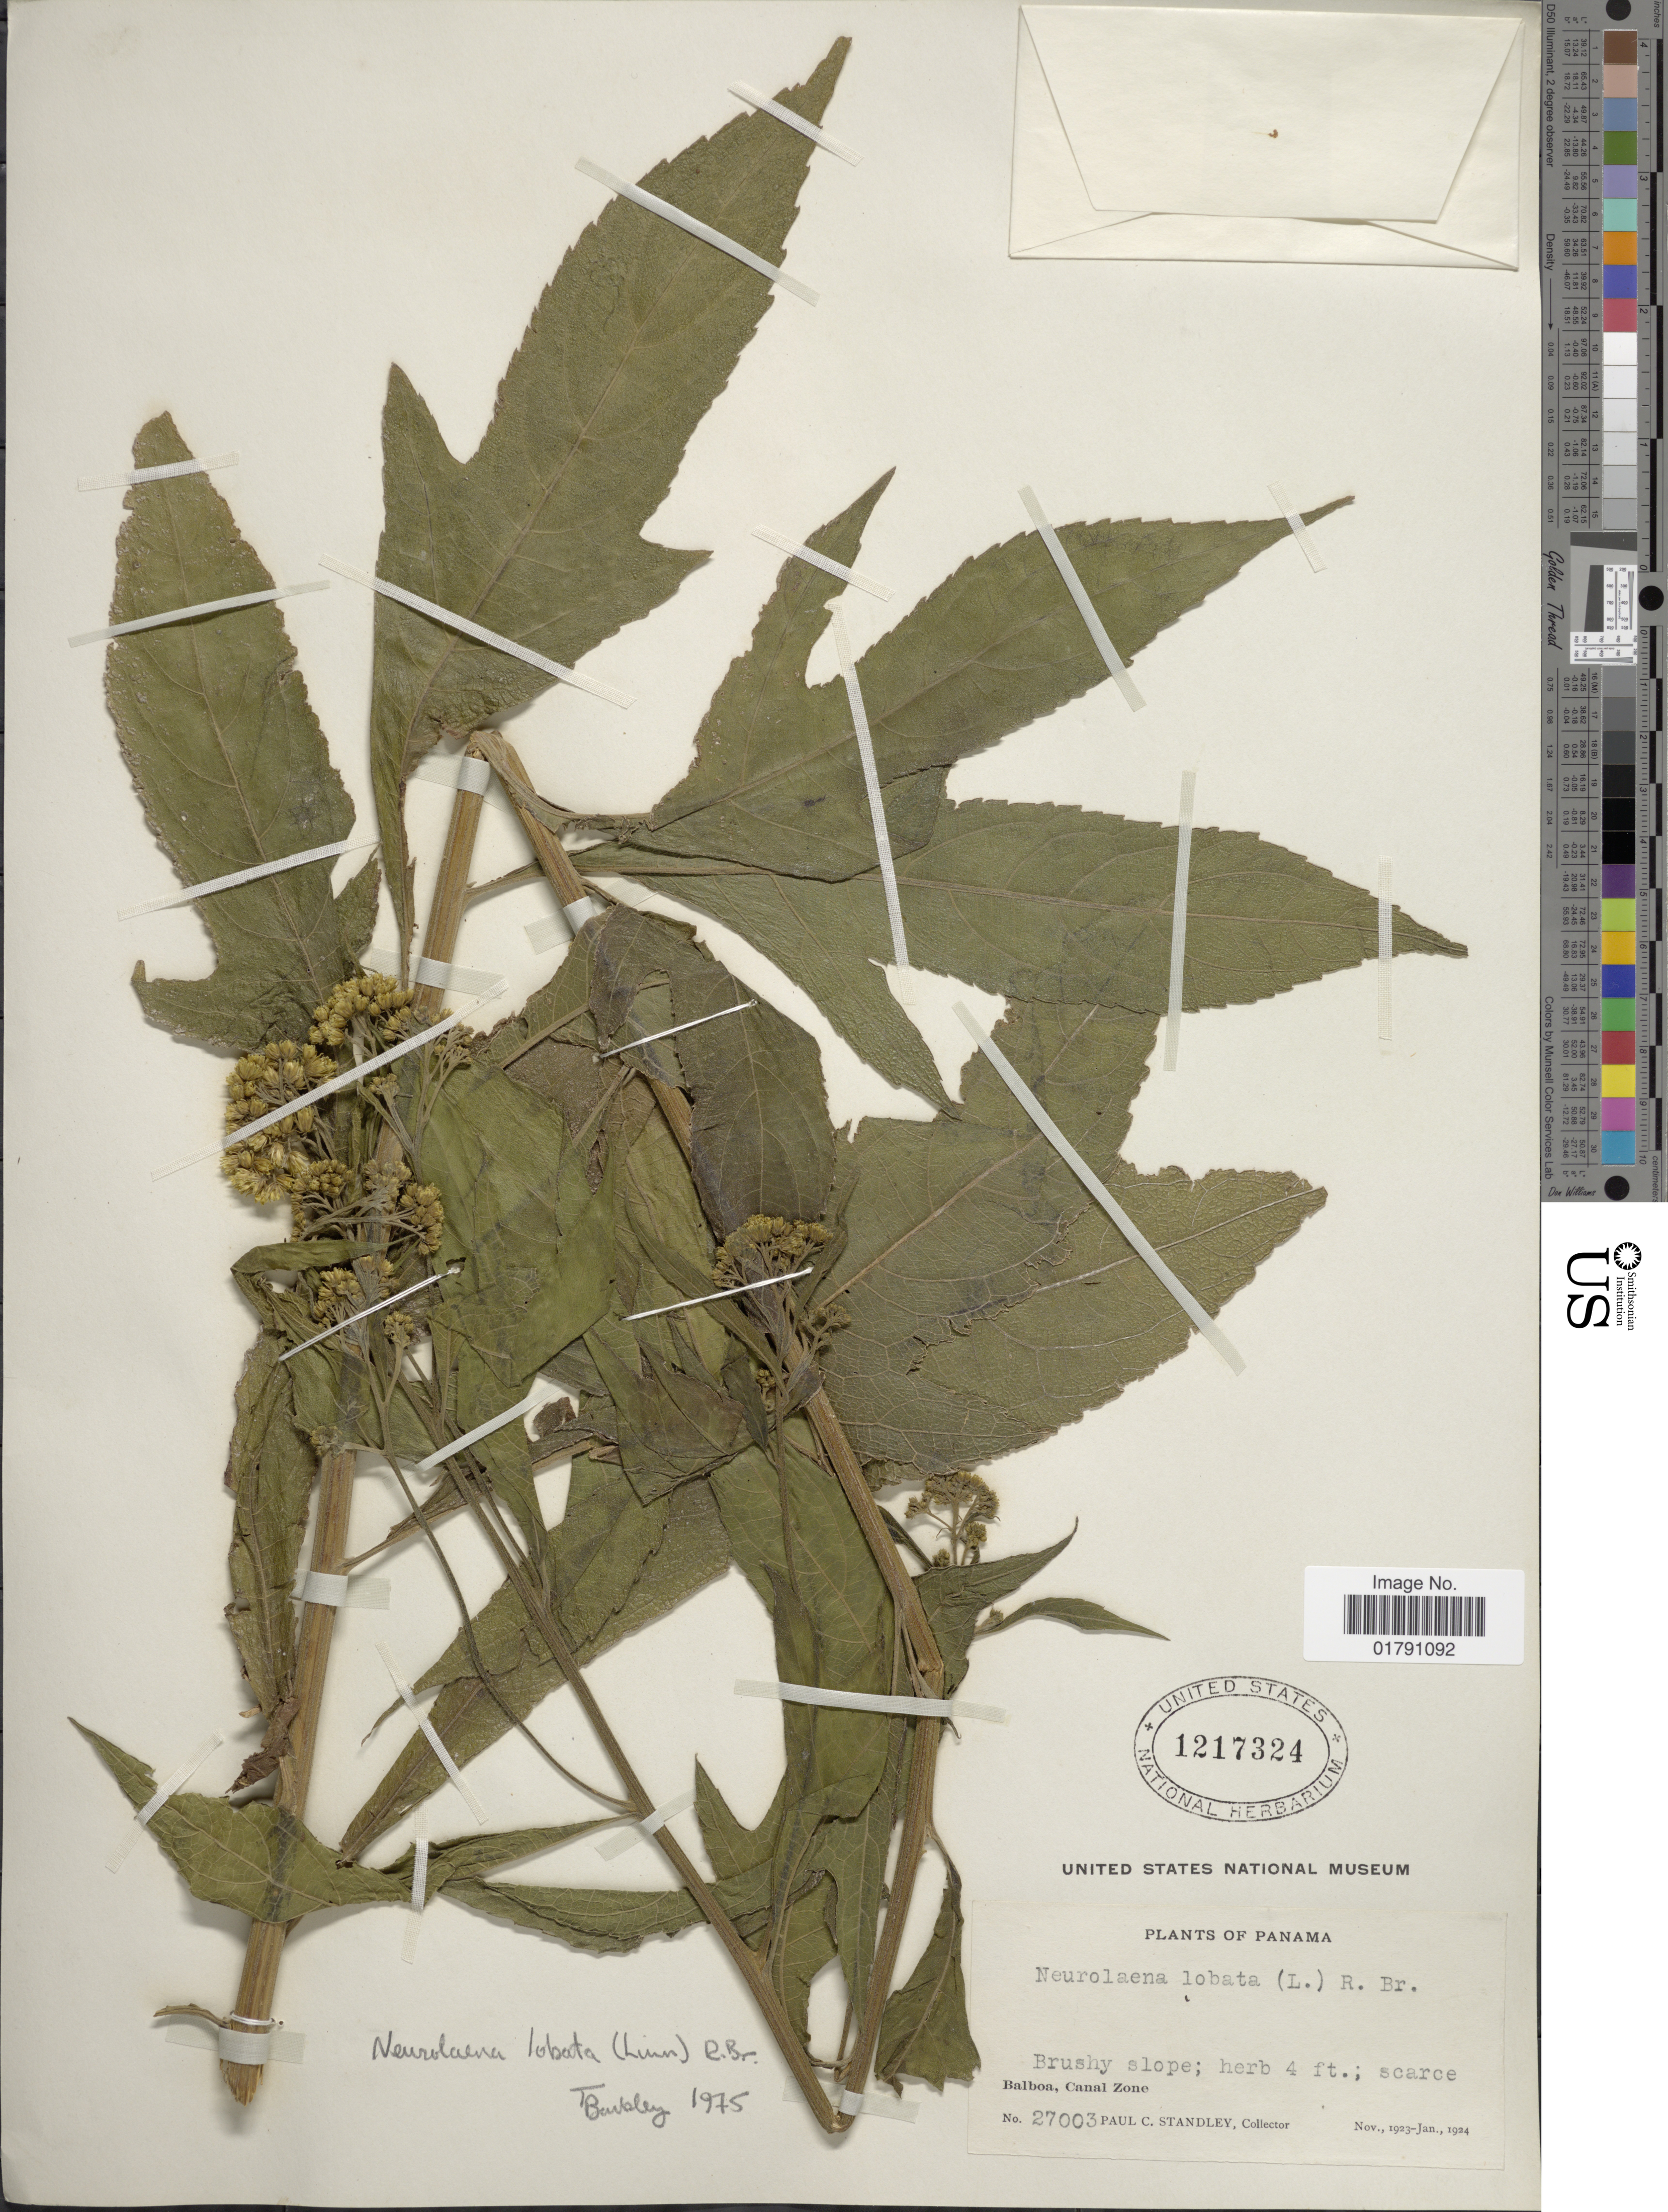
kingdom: Plantae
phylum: Tracheophyta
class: Magnoliopsida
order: Asterales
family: Asteraceae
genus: Neurolaena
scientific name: Neurolaena lobata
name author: (L.) R. Br. ex Cass.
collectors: P. C. Standley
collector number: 27003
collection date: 1923-11/1924-01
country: Panama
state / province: Colón / Panamá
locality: Balboa, Canal Zone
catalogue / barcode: US 1217324